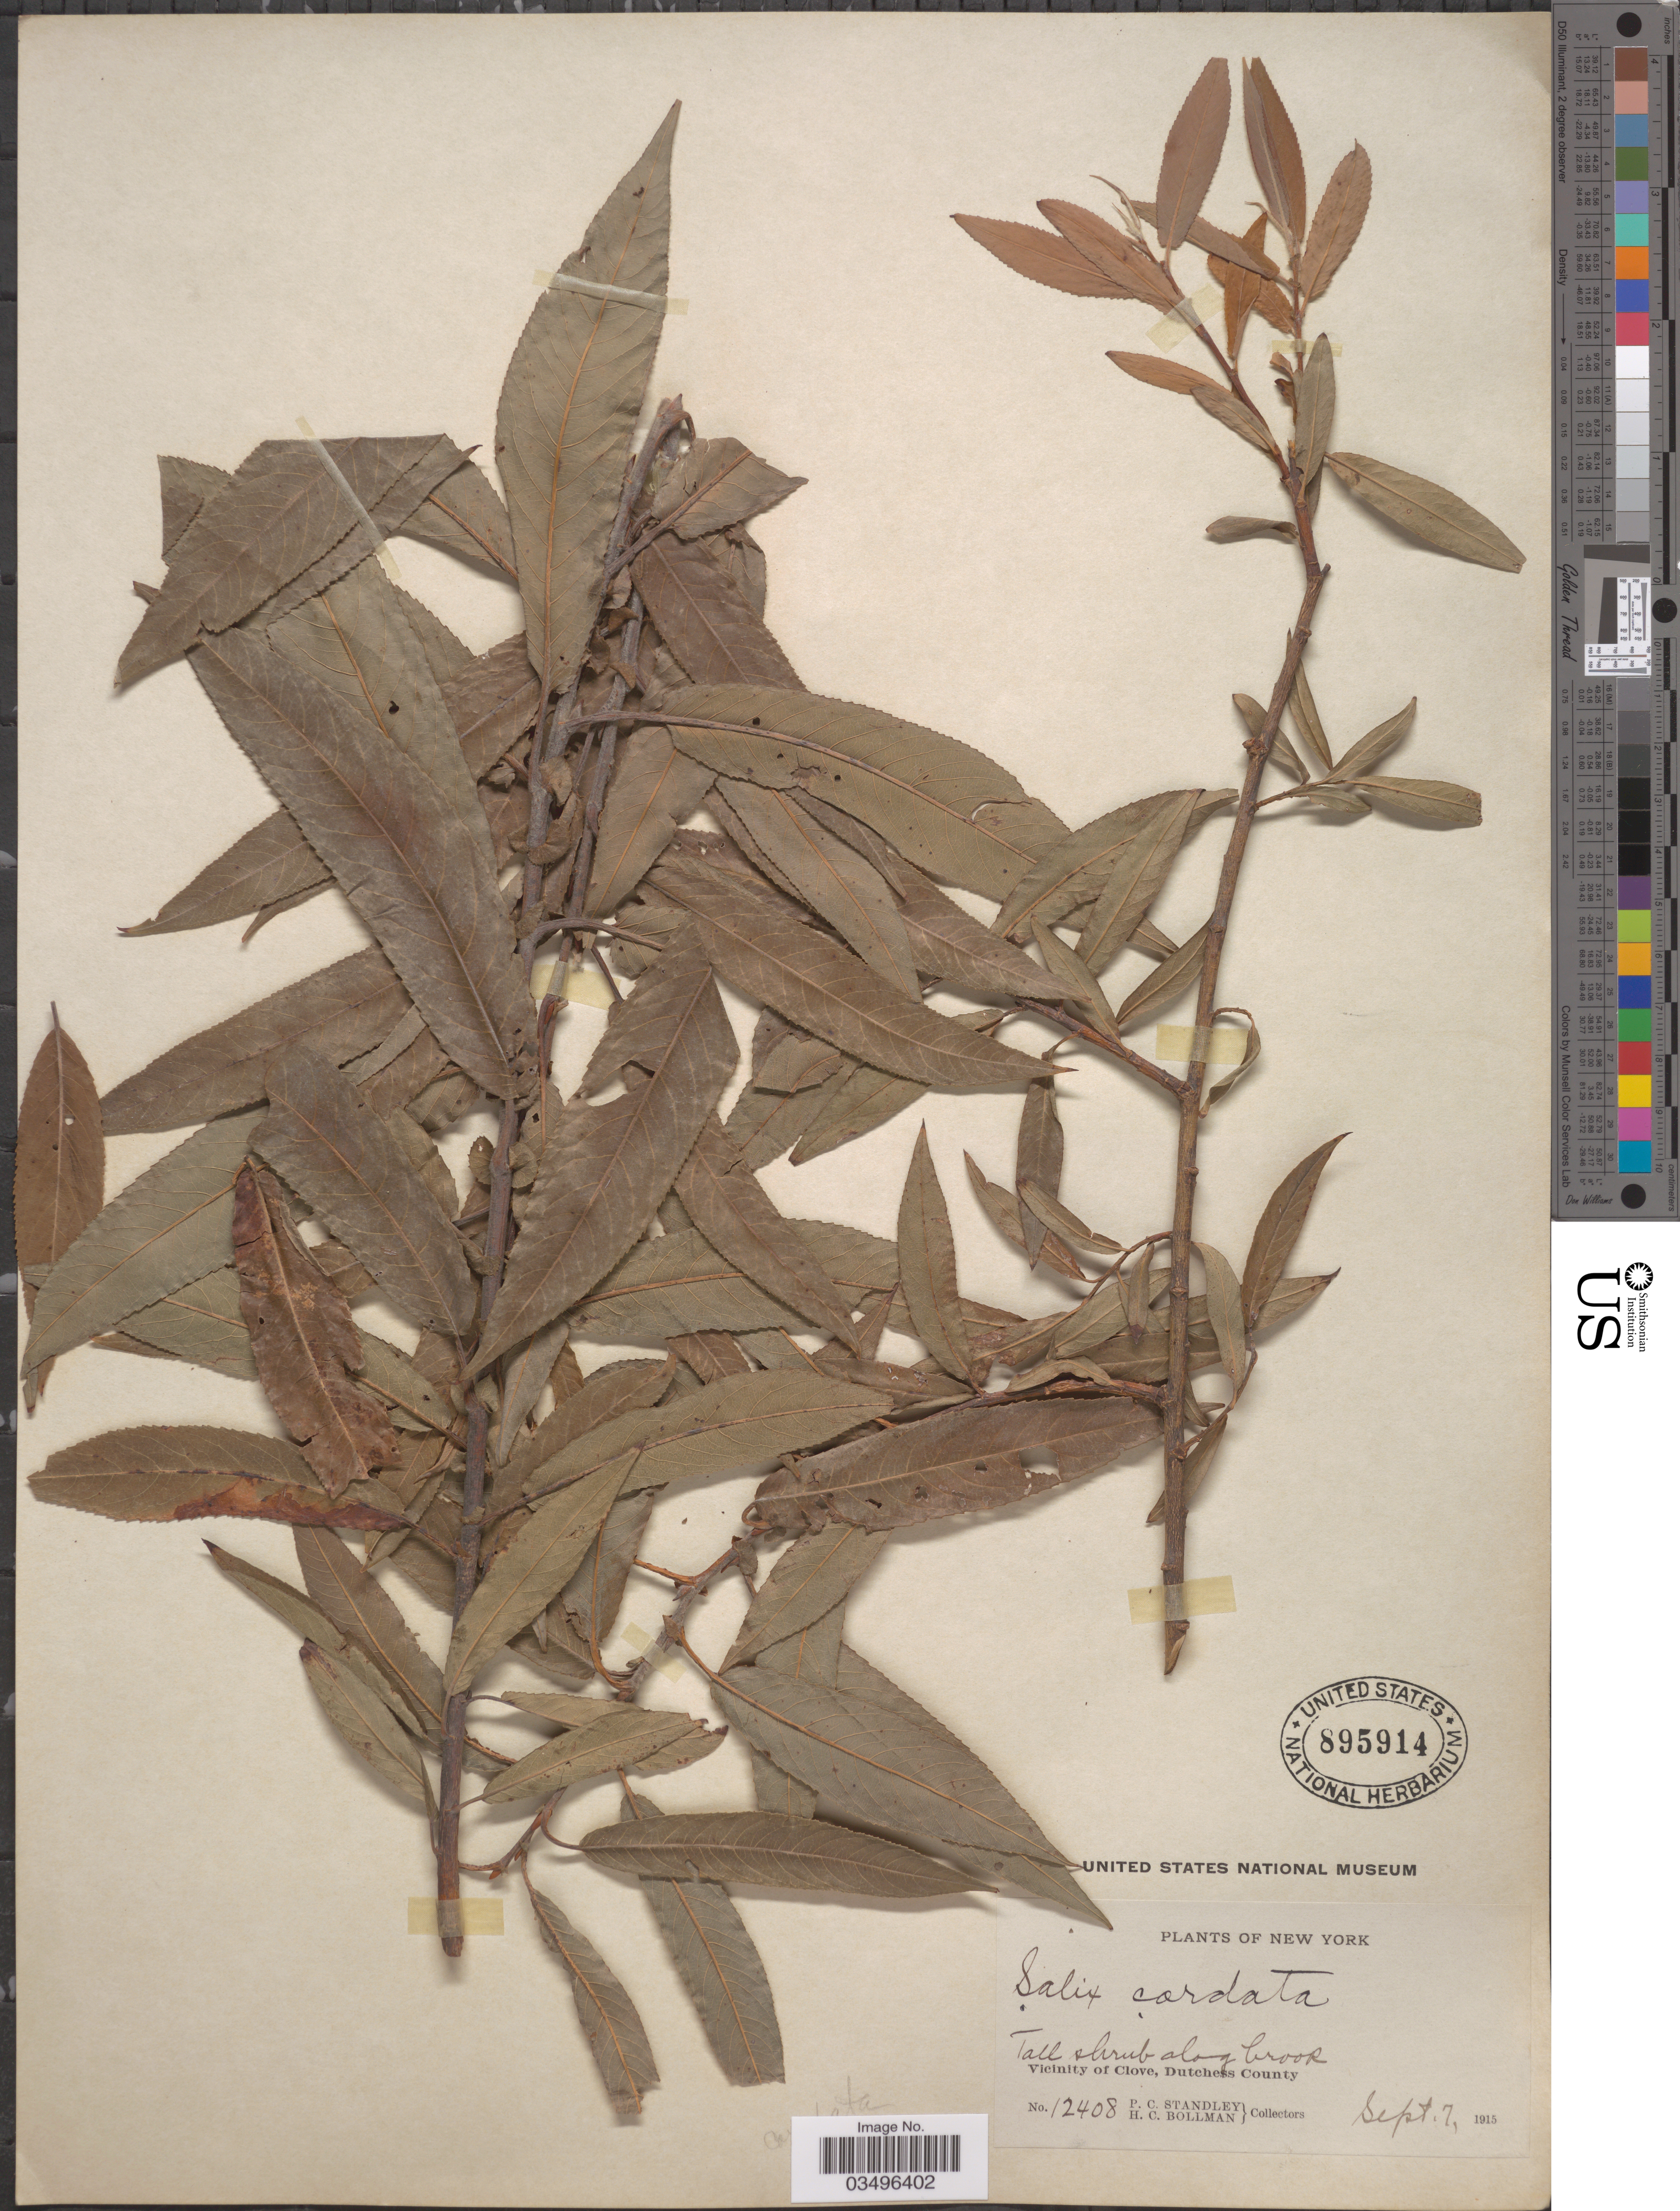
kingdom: Plantae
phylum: Tracheophyta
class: Magnoliopsida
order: Malpighiales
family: Salicaceae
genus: Salix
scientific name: Salix cordata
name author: Michx.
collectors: P. C. Standley & H. C. Bollman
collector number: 12408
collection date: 1915-09-07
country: United States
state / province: New York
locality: Tall shrub along brook. Vicinity of Clove, Dutchess County.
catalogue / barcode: US 895914